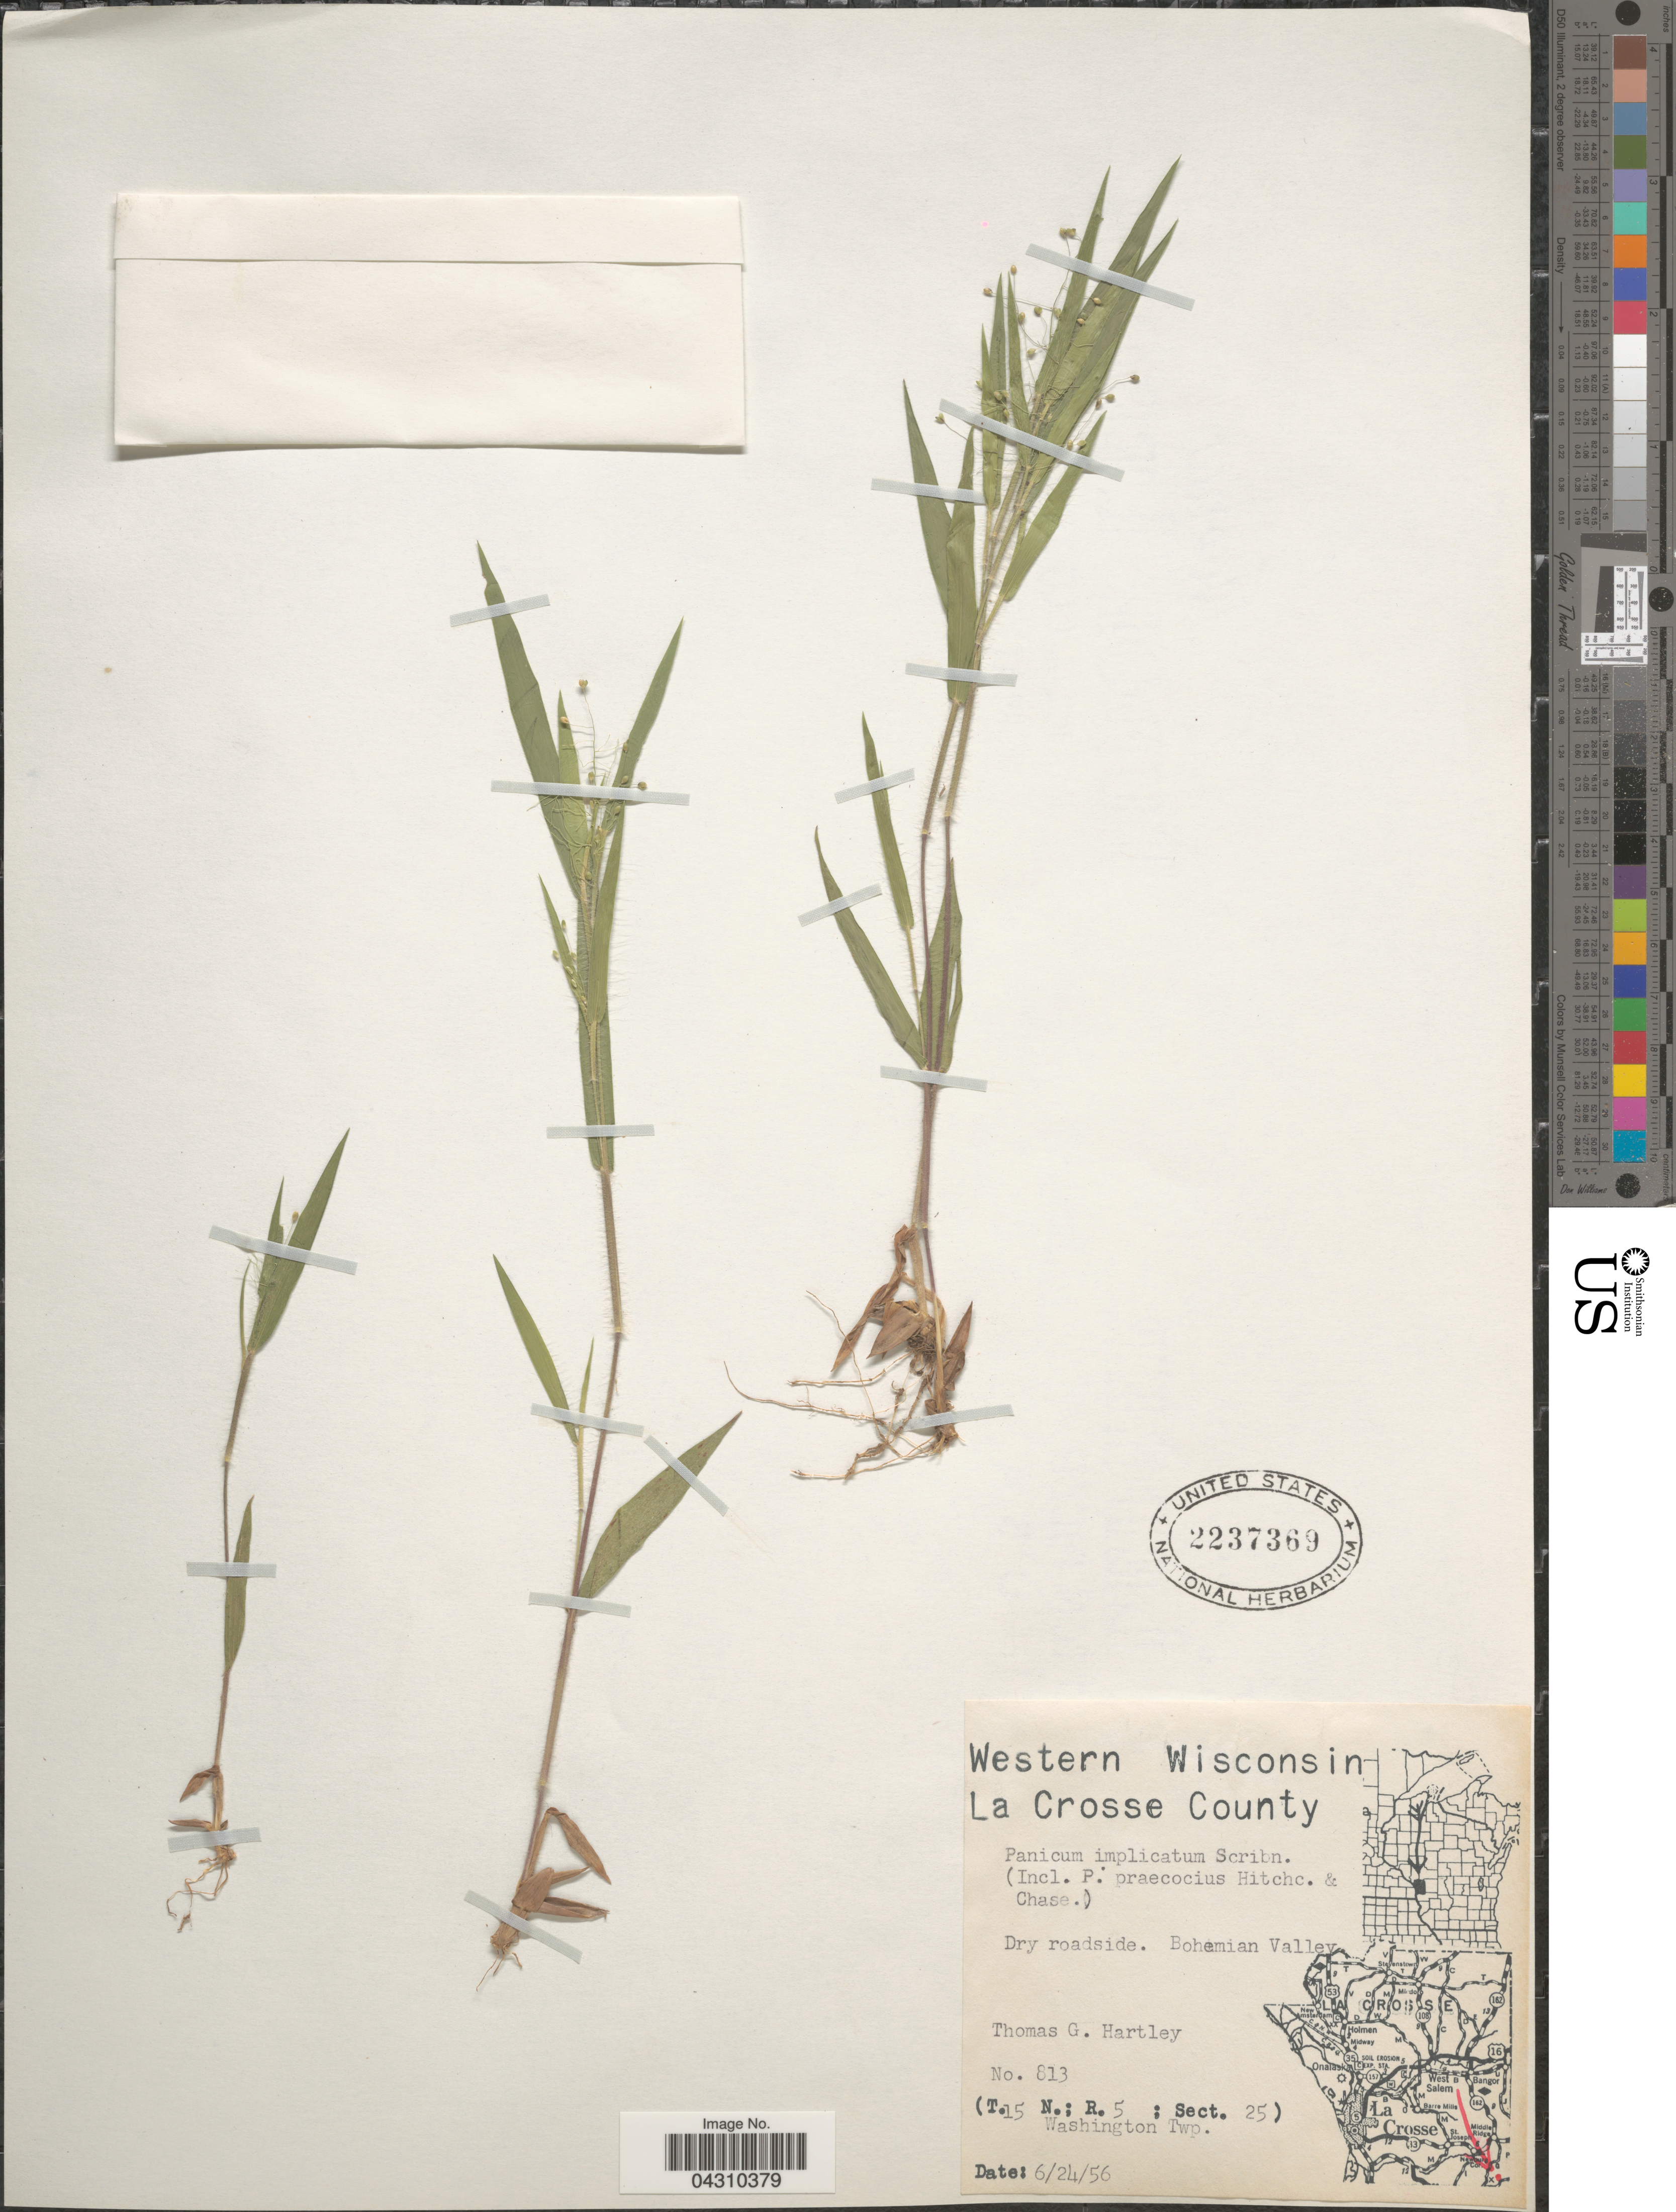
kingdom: Plantae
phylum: Tracheophyta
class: Liliopsida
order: Poales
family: Poaceae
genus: Dichanthelium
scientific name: Dichanthelium acuminatum var. acuminatum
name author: (Sw.) Gould & C.A. Clark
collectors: T. G. Hartley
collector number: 813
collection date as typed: Transcribed d/m/y: 24/6/56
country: United States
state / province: Wisconsin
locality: Western Wisconsin. La Crosse County. Dry roadside. Bohemian Valley. (T.15 N.; R. 5; Sect. 25). Washington Twp,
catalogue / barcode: US 2237369